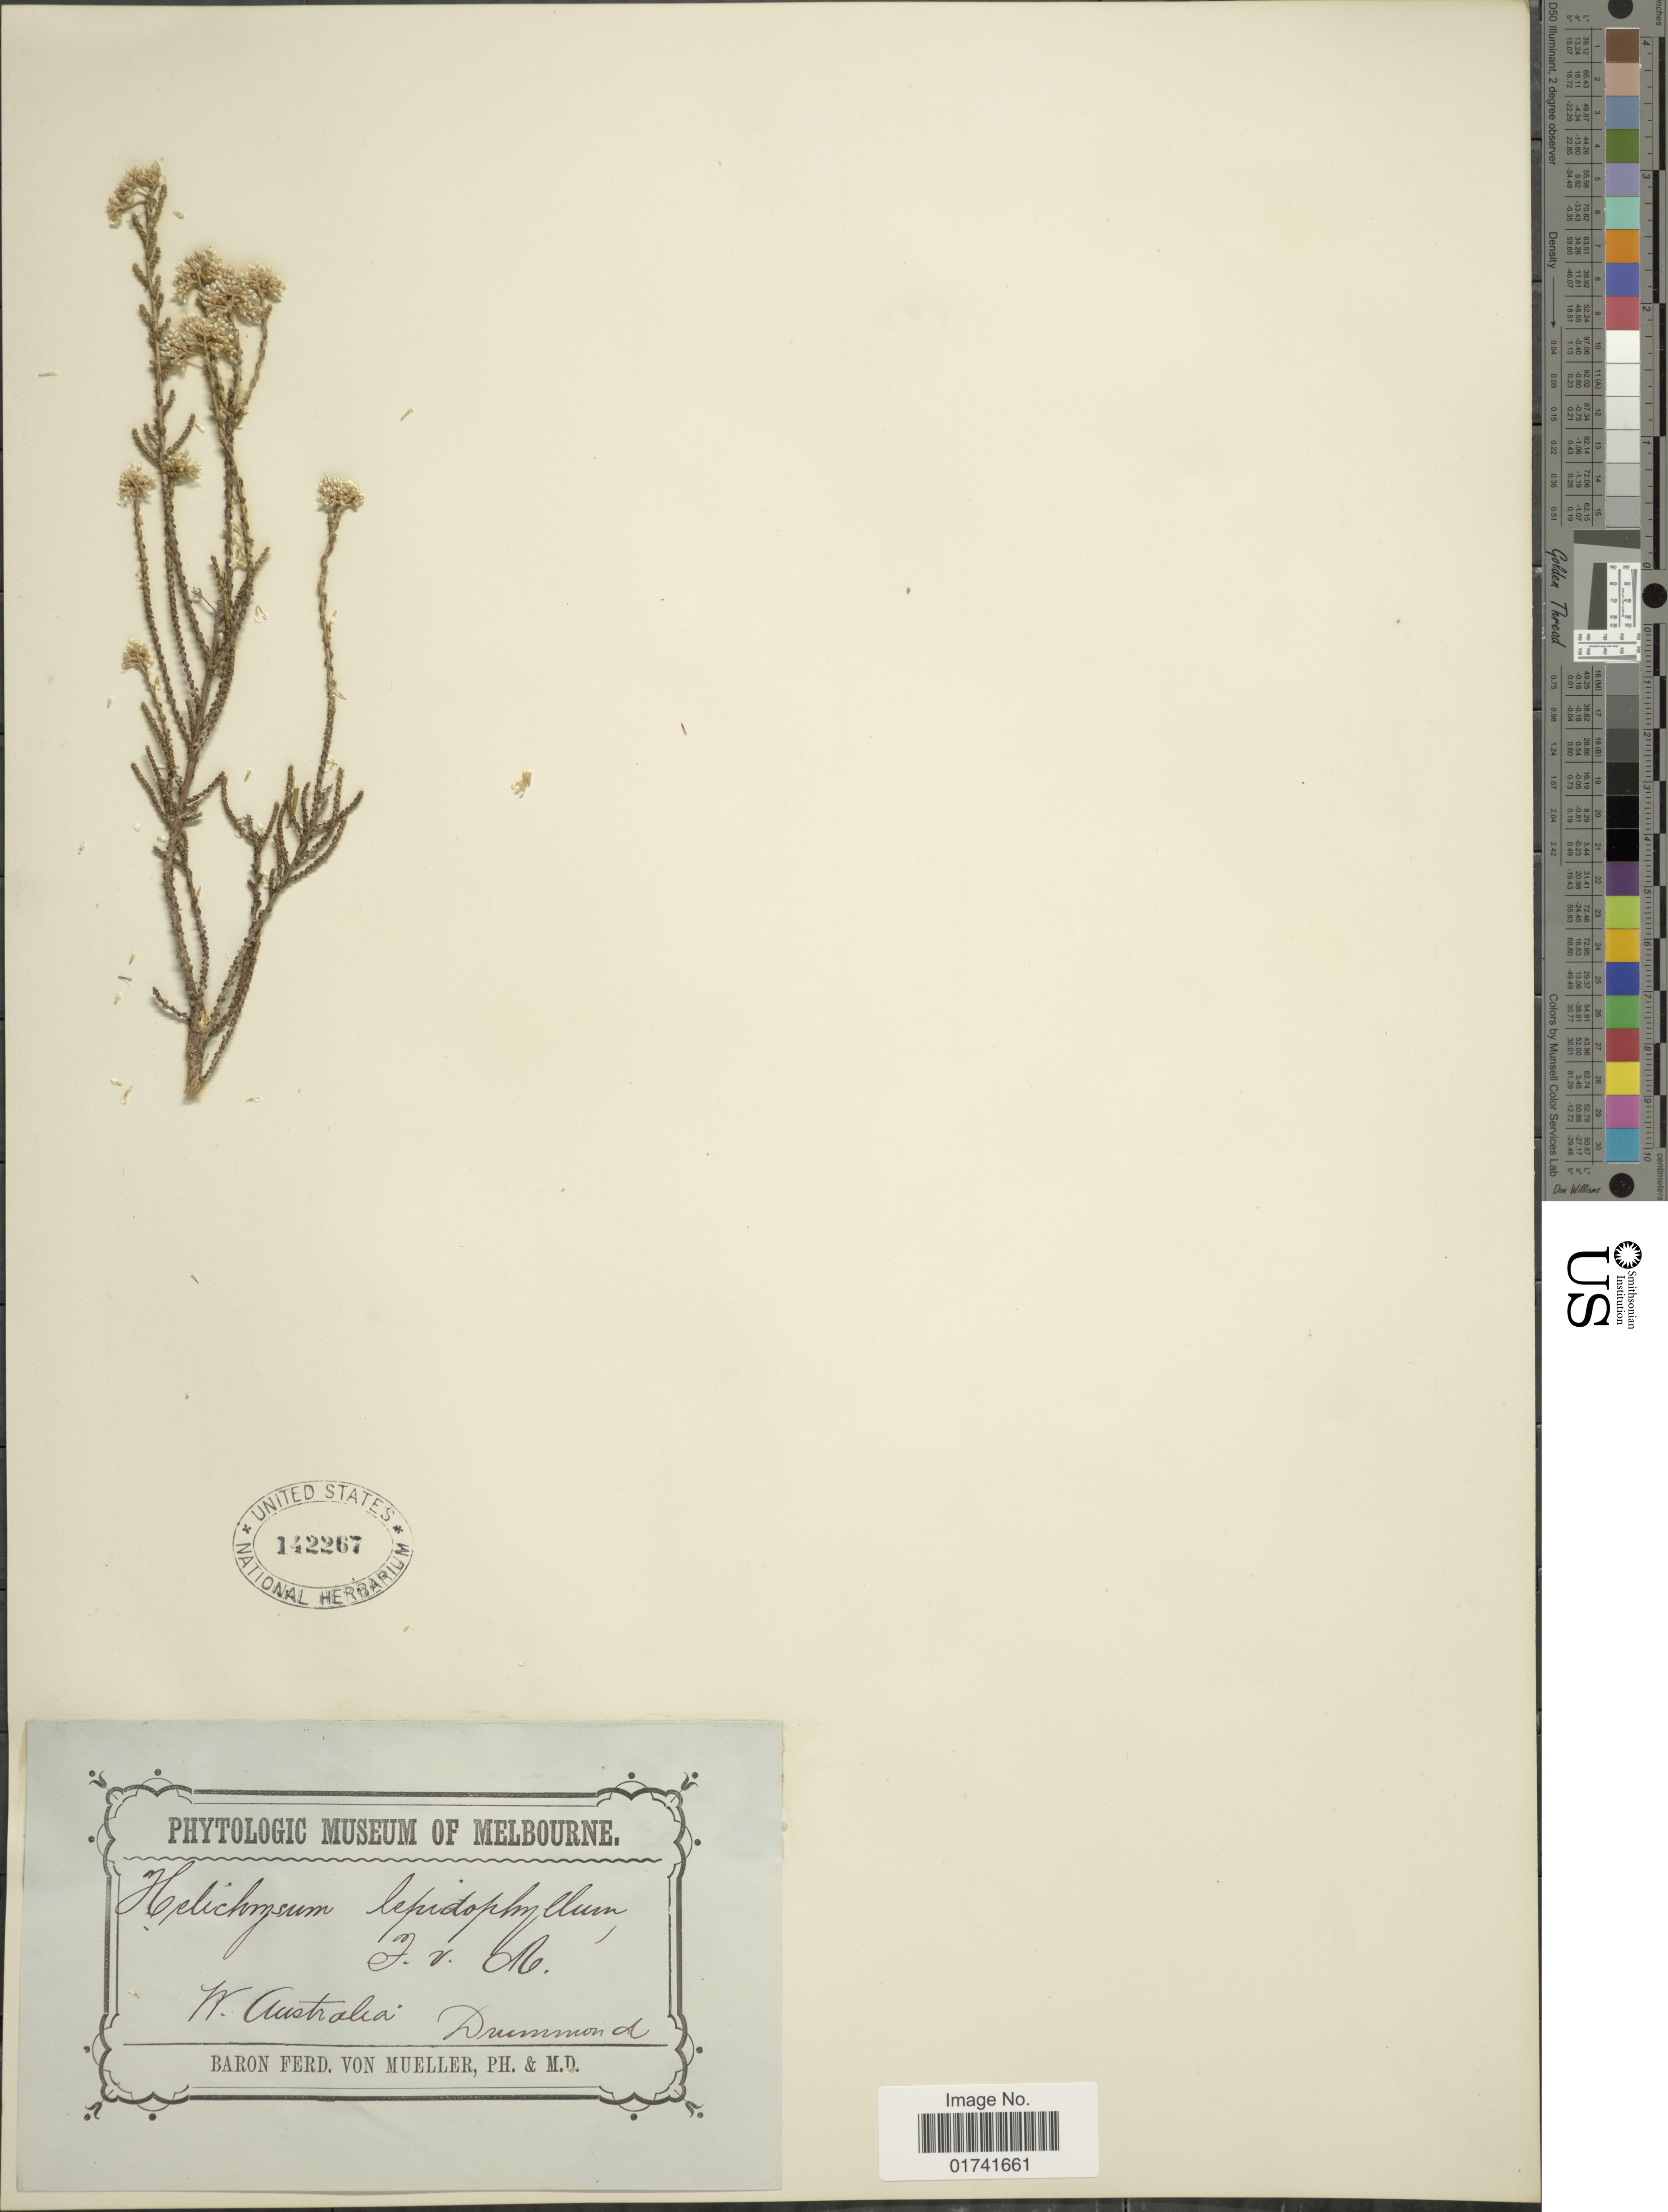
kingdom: Plantae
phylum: Tracheophyta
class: Magnoliopsida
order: Asterales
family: Asteraceae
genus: Ozothamnus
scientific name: Ozothamnus lepidophyllus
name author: Steetz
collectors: Drummond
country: Australia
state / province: Western Australia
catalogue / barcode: US 142267